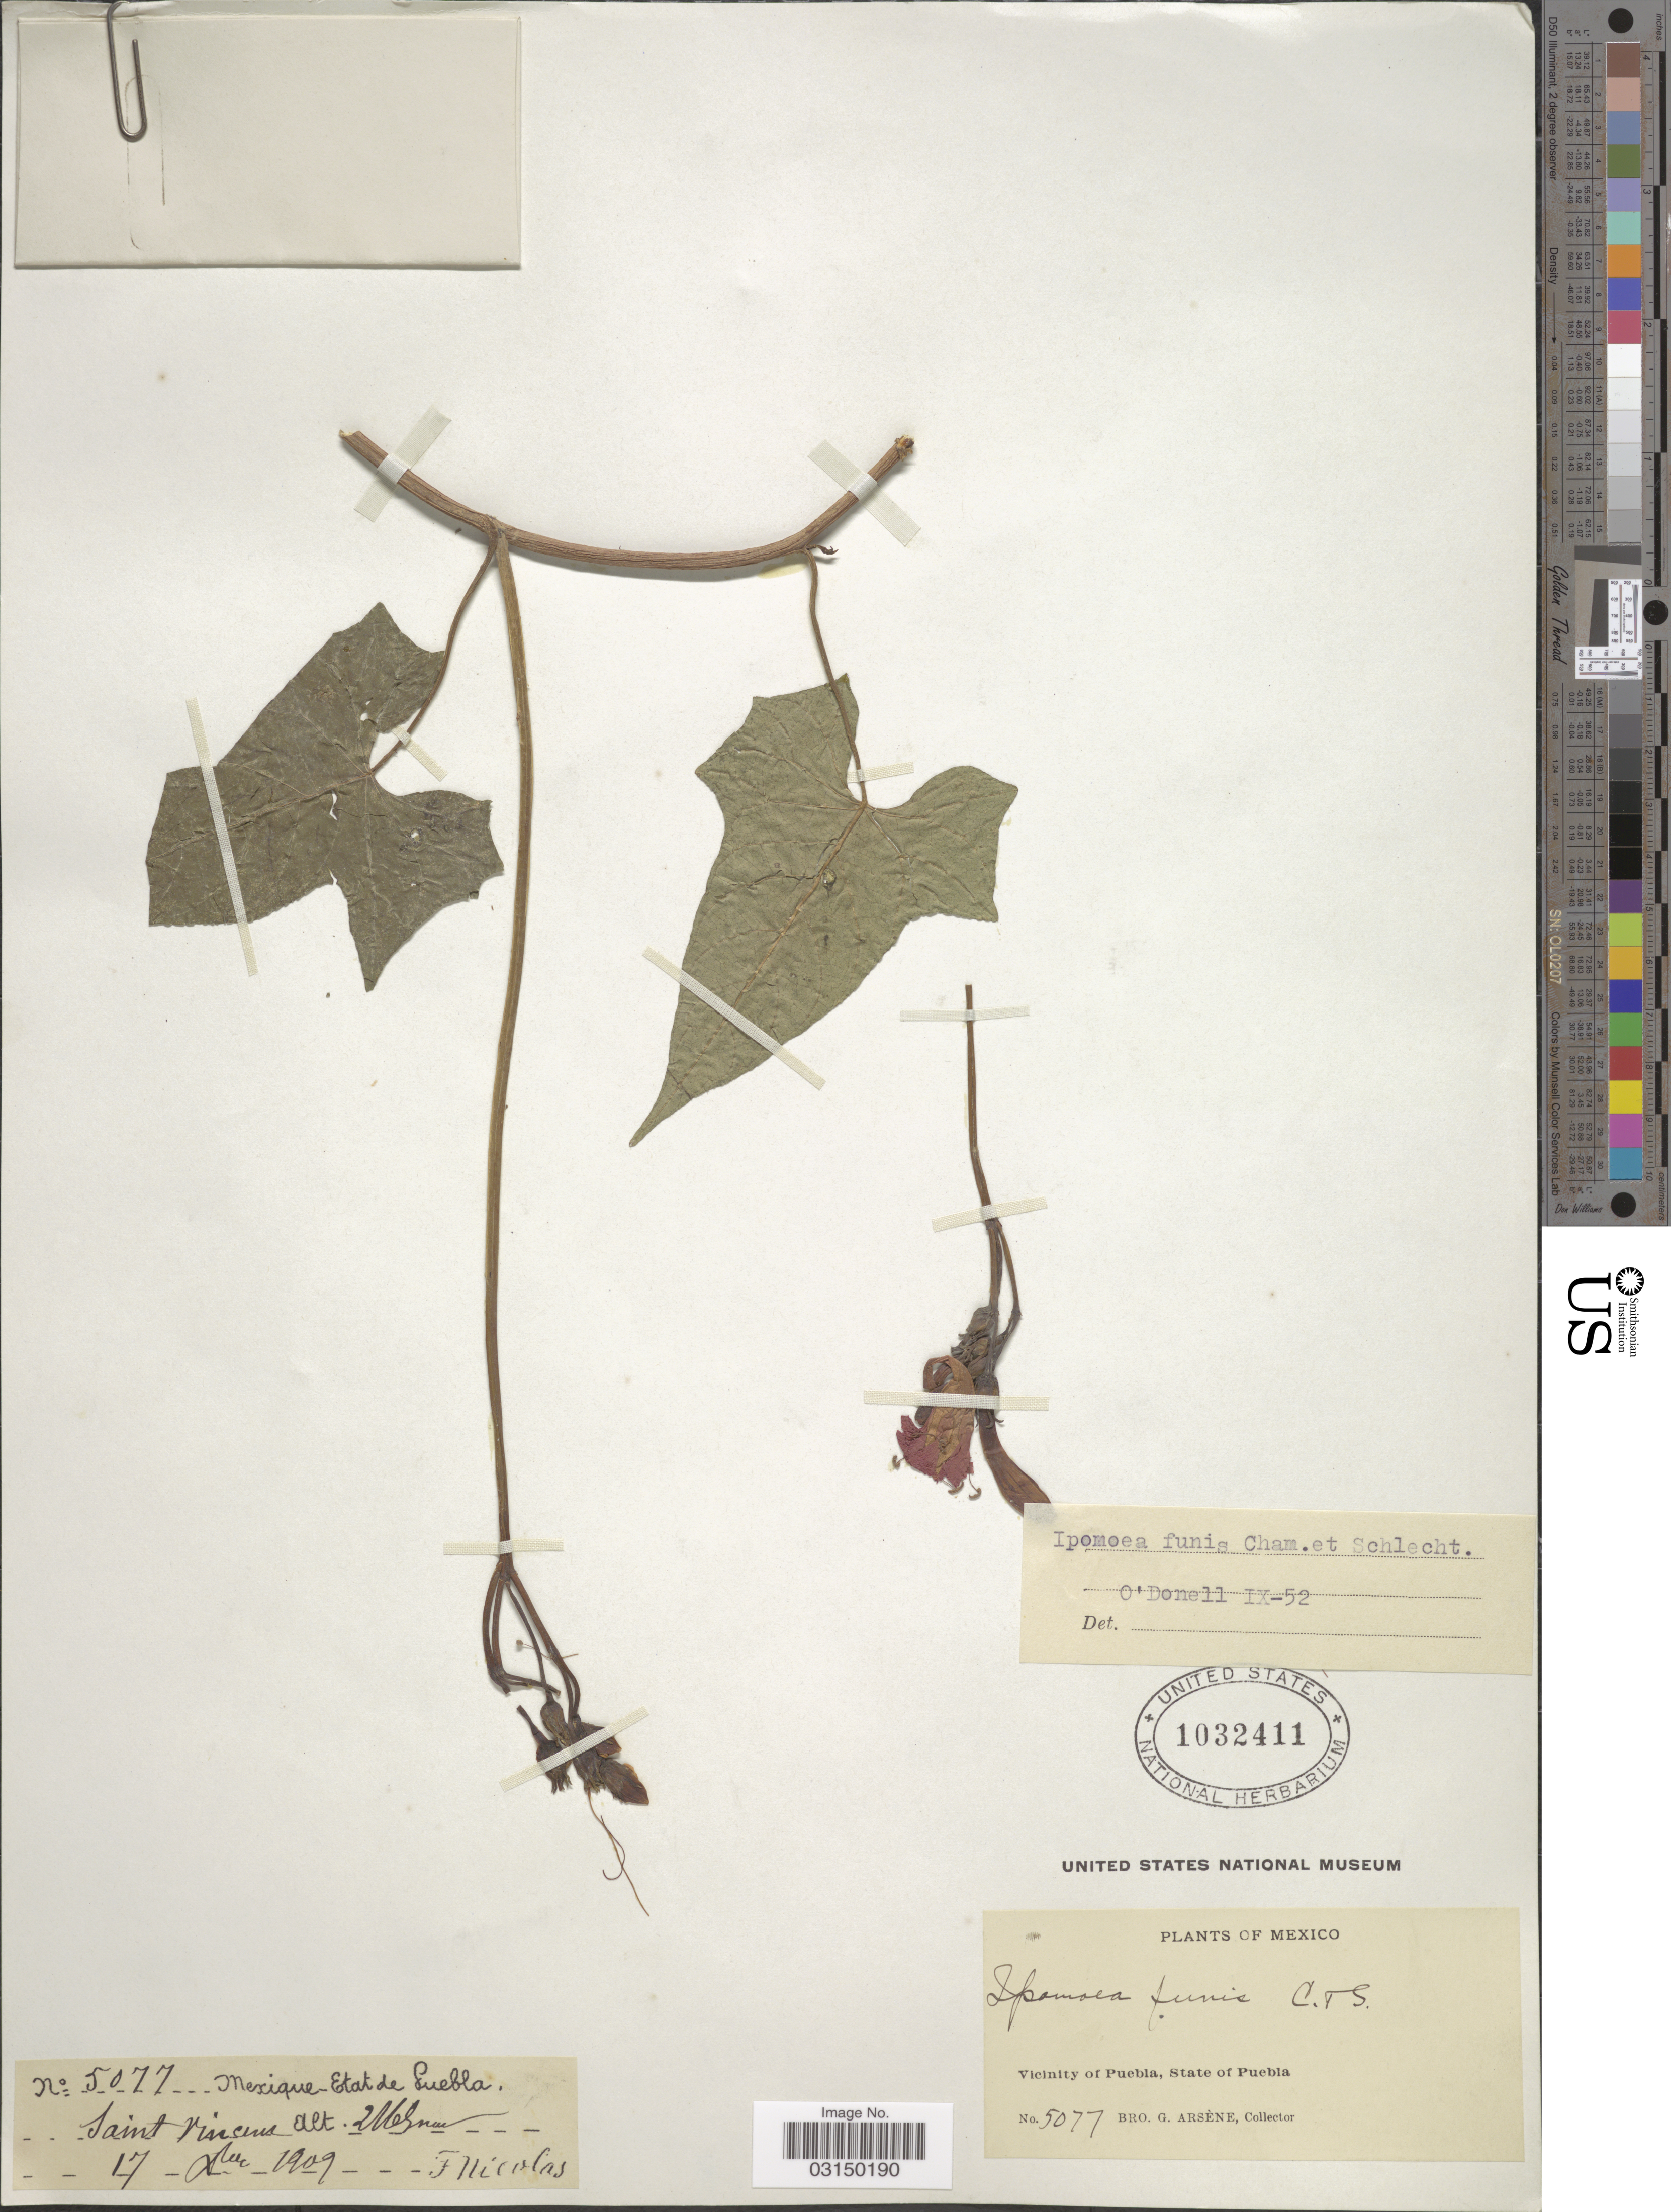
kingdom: Plantae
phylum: Tracheophyta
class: Magnoliopsida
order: Solanales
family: Convolvulaceae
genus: Ipomoea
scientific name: Ipomoea funis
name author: Schltdl. & Cham.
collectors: Bro. G. Arsène & F. Nicolas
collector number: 5077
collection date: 1909-08-17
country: Mexico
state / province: Puebla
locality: Vicinity of Puebla. Saint Vincent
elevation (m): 2165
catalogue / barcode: US 1032411